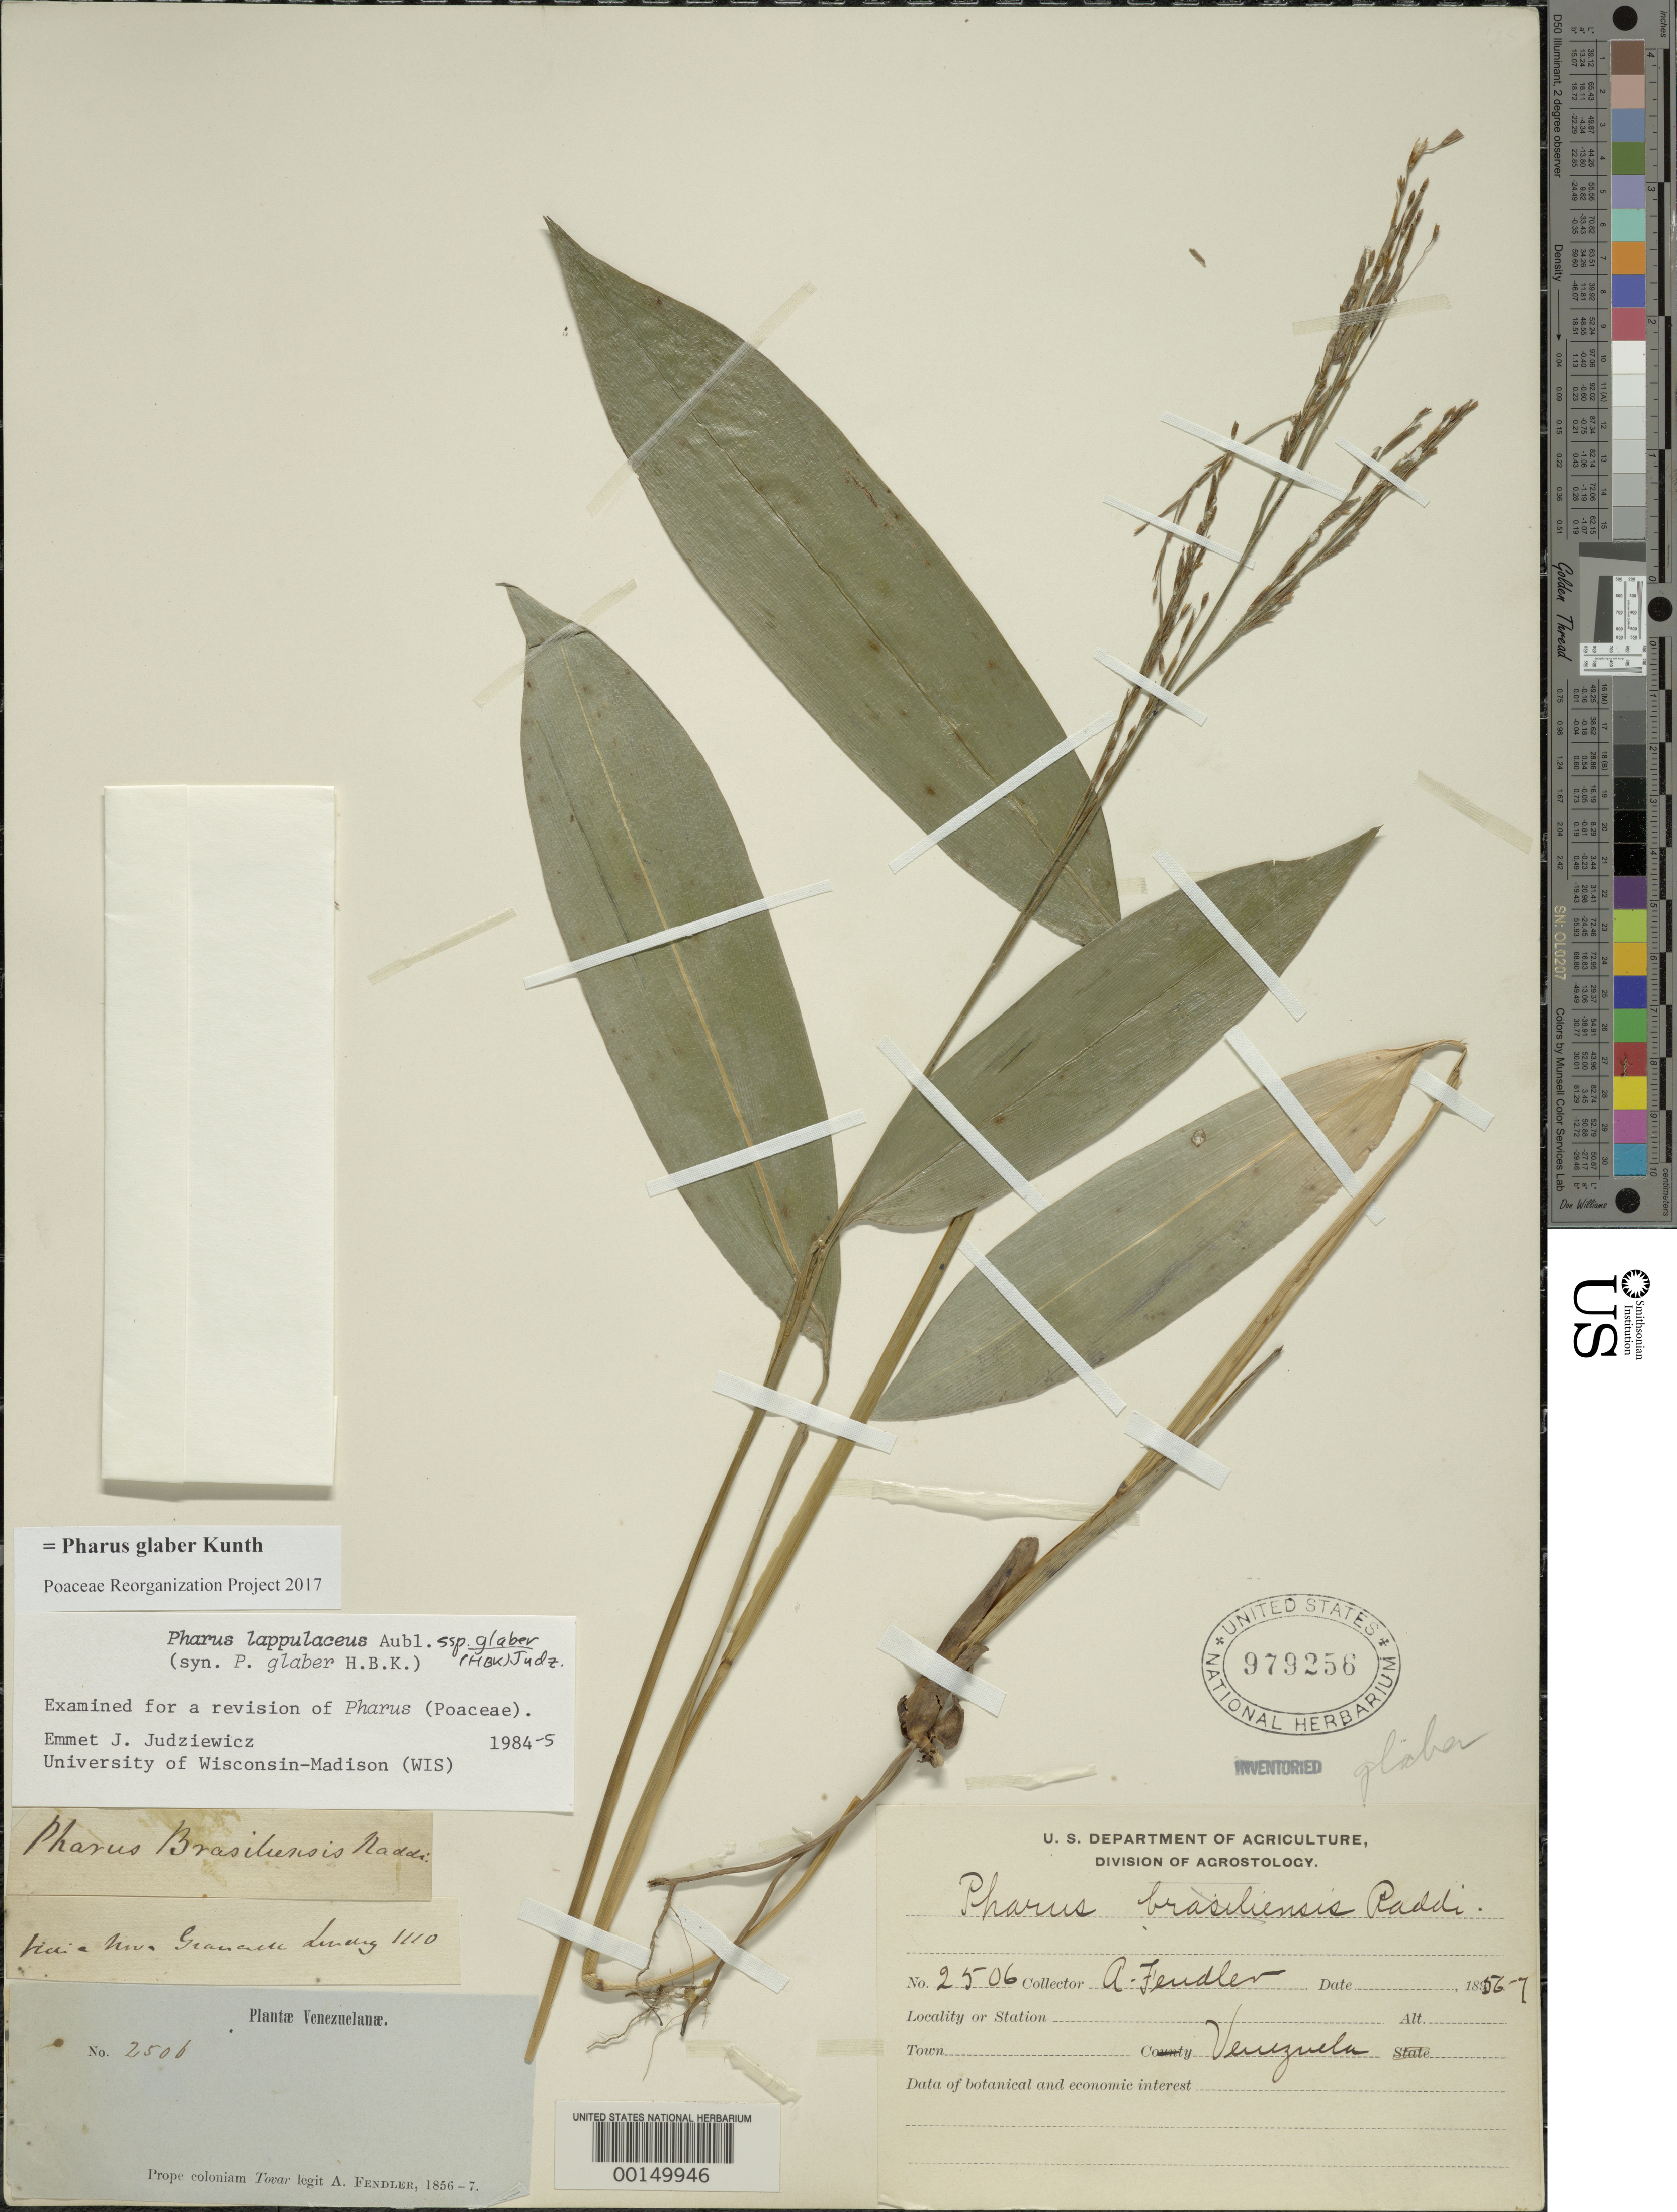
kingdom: Plantae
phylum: Tracheophyta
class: Liliopsida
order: Poales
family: Poaceae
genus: Pharus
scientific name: Pharus glaber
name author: Kunth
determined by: Poaceae Reorganization Project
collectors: A. Fendler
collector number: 2506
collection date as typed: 1856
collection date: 1856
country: Venezuela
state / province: Mérida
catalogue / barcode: US 979256